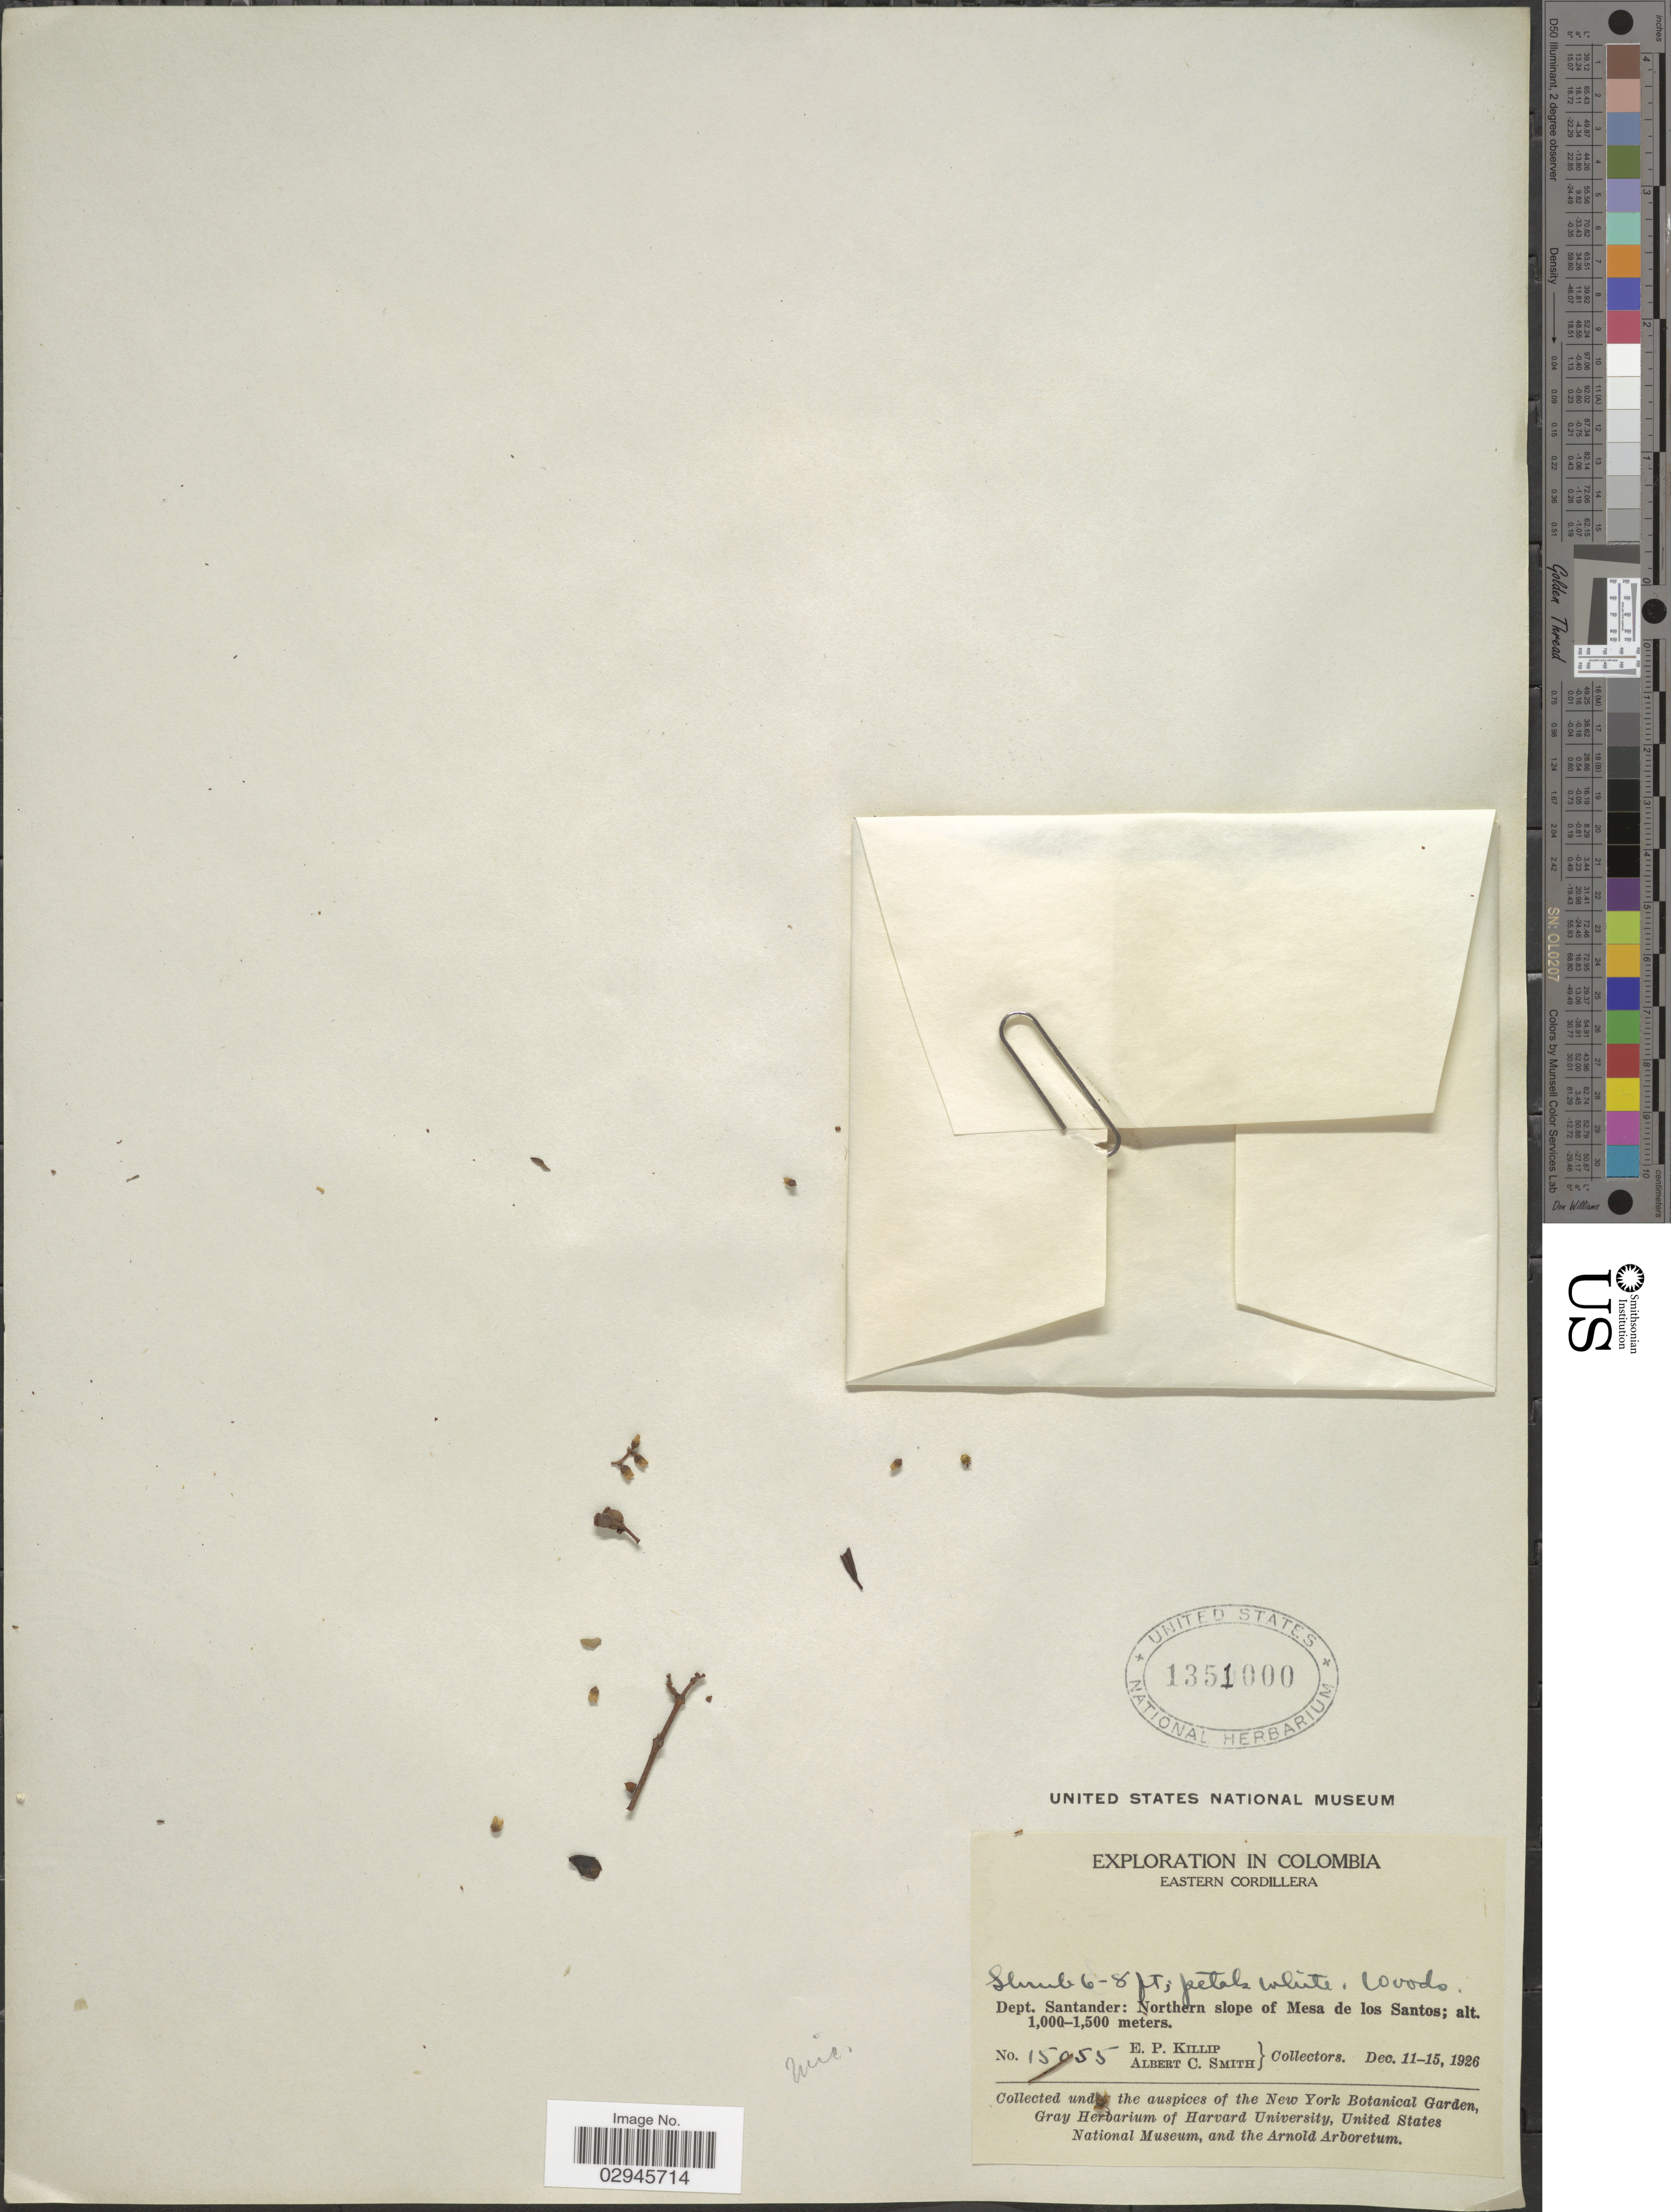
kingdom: Plantae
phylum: Tracheophyta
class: Magnoliopsida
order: Myrtales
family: Melastomataceae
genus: Miconia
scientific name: Miconia sp.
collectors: E. P. Killip & A. C. Smith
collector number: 15055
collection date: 1926-12-11/1926-12-15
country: Colombia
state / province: Santander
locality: Eastern Cordillera. Dept. Santander: Northern slope of Mesa de los Santos.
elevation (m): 1000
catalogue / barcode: US 1351000